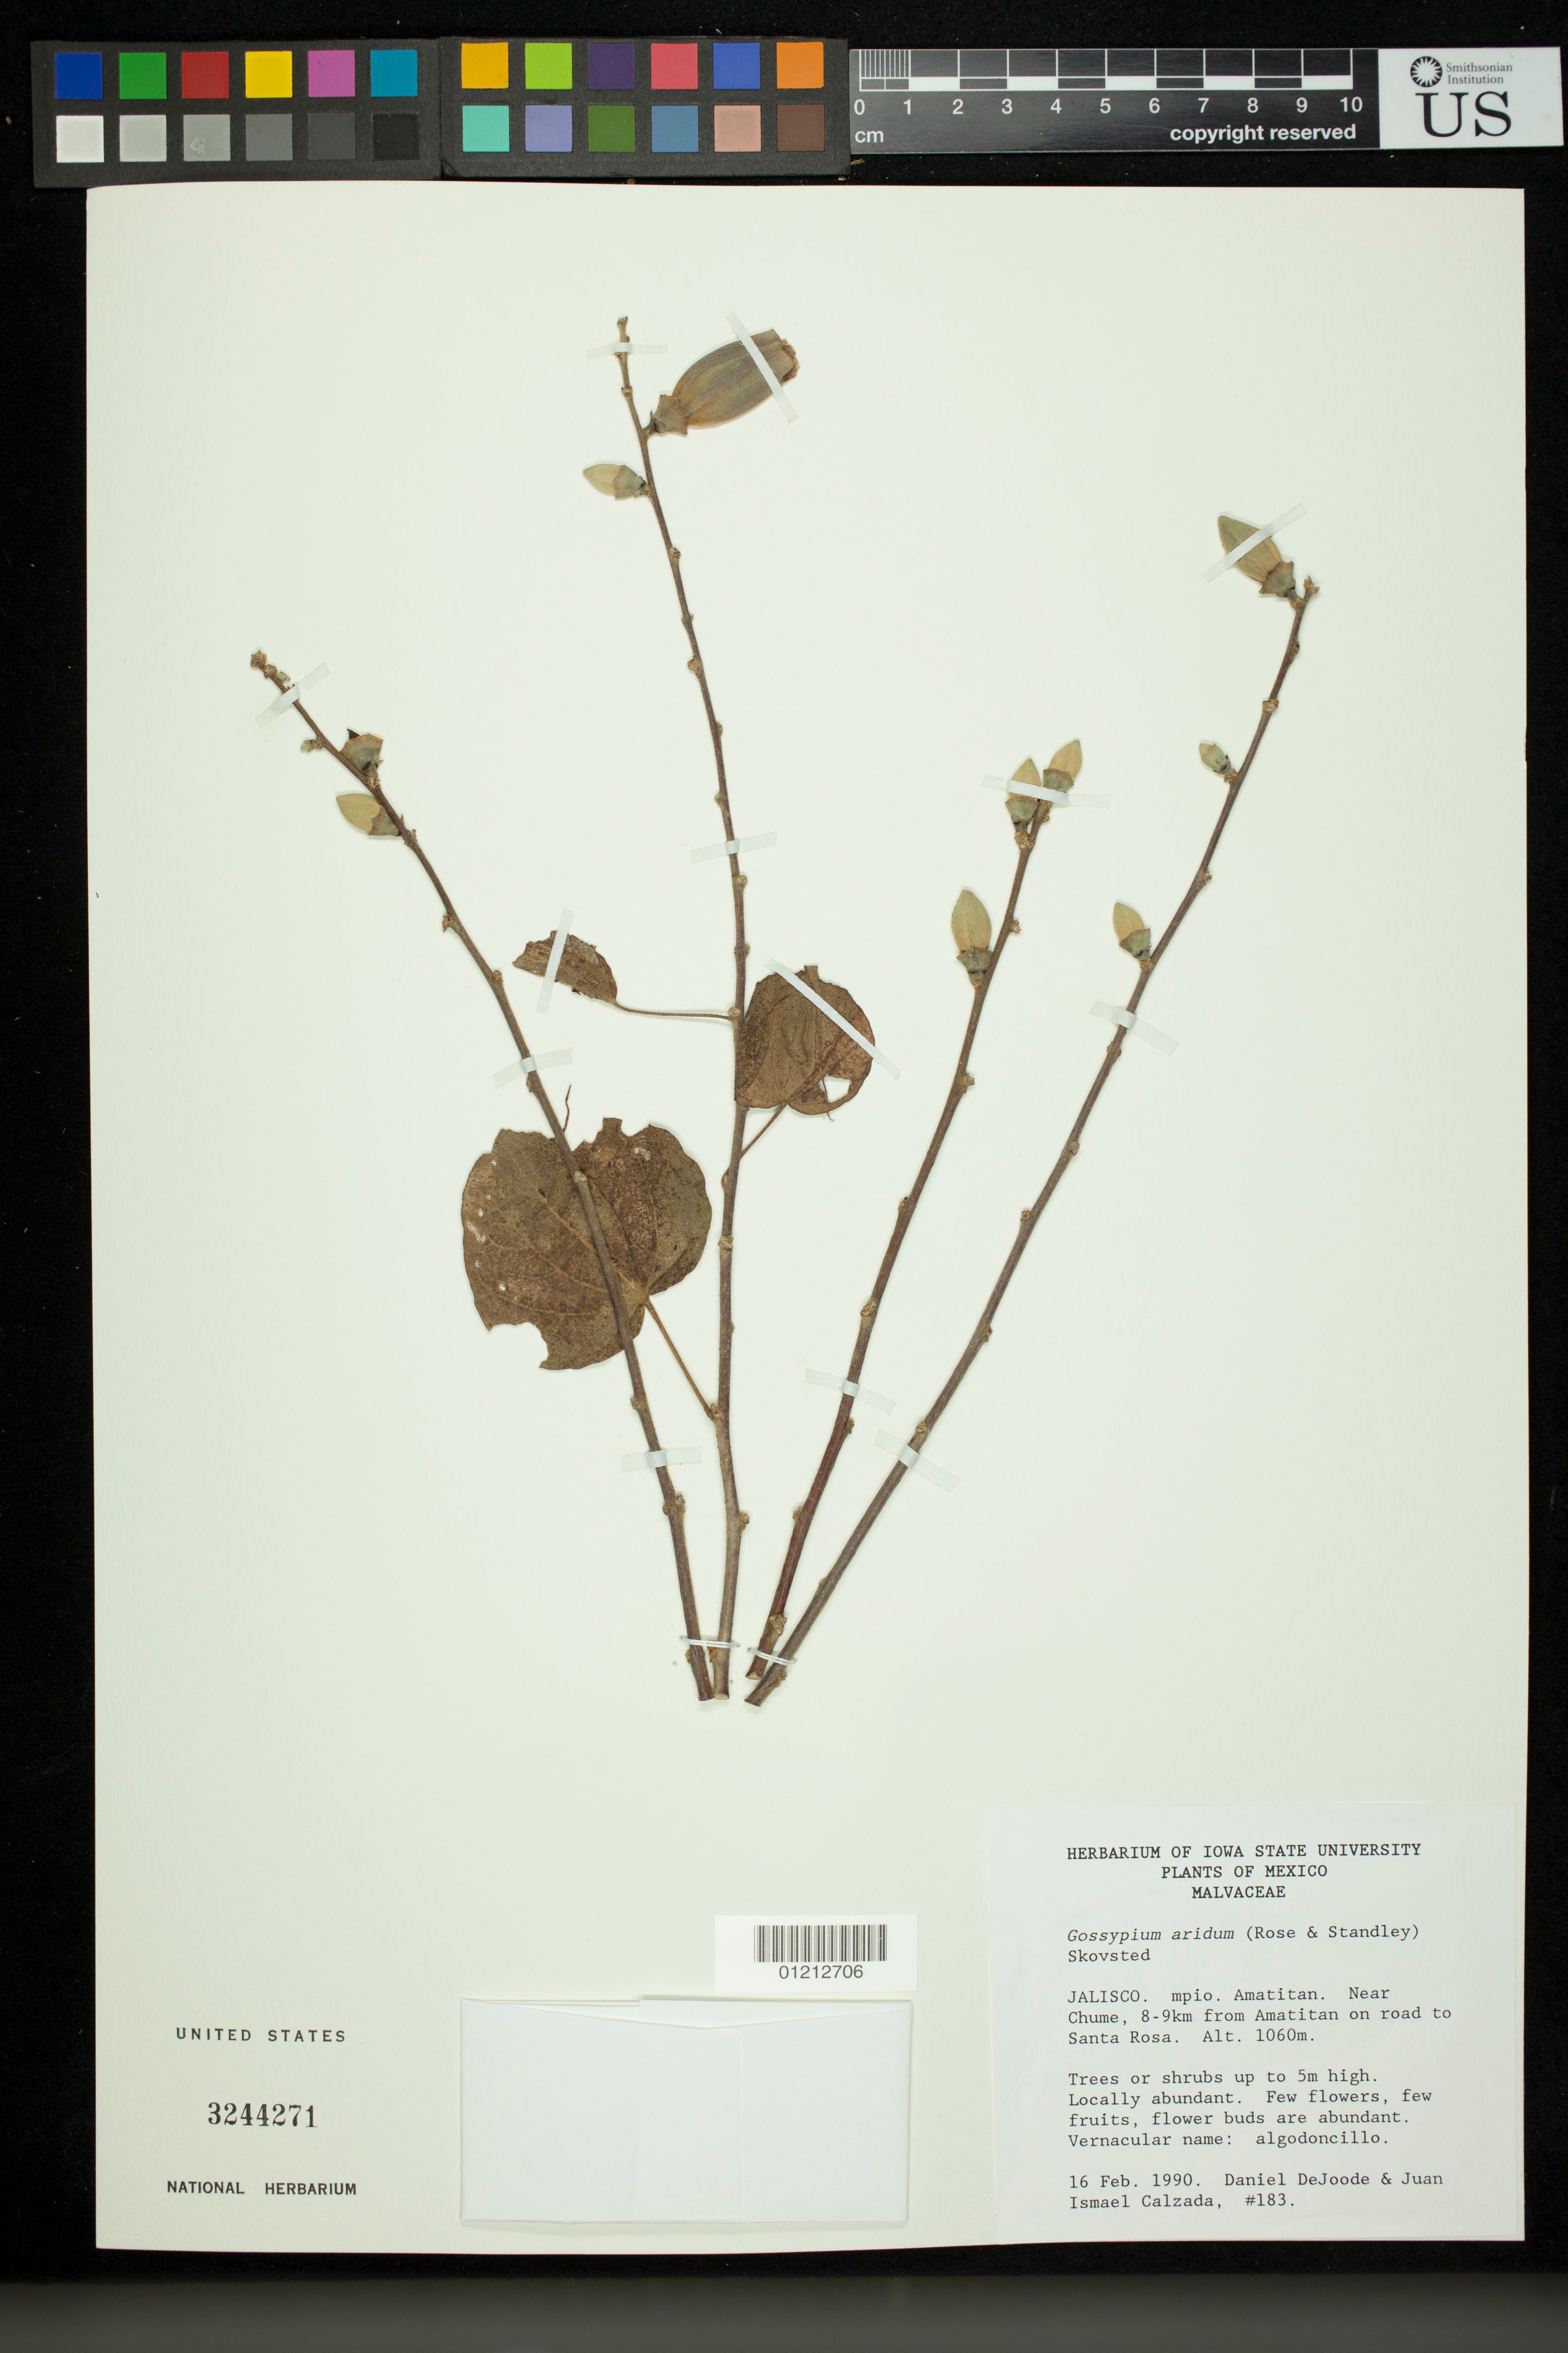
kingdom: Plantae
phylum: Tracheophyta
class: Magnoliopsida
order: Malvales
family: Malvaceae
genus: Gossypium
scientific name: Gossypium aridum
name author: (Rose & Standl.) Skovsted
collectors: D. DeJoode & J. I. Calzada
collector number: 183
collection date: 1990-02-16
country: Mexico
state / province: Jalisco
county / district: Amatitan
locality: Near Chume, 8-9 km from Amatitan on road to Santa Rosa.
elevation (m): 1060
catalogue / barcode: US 3244271